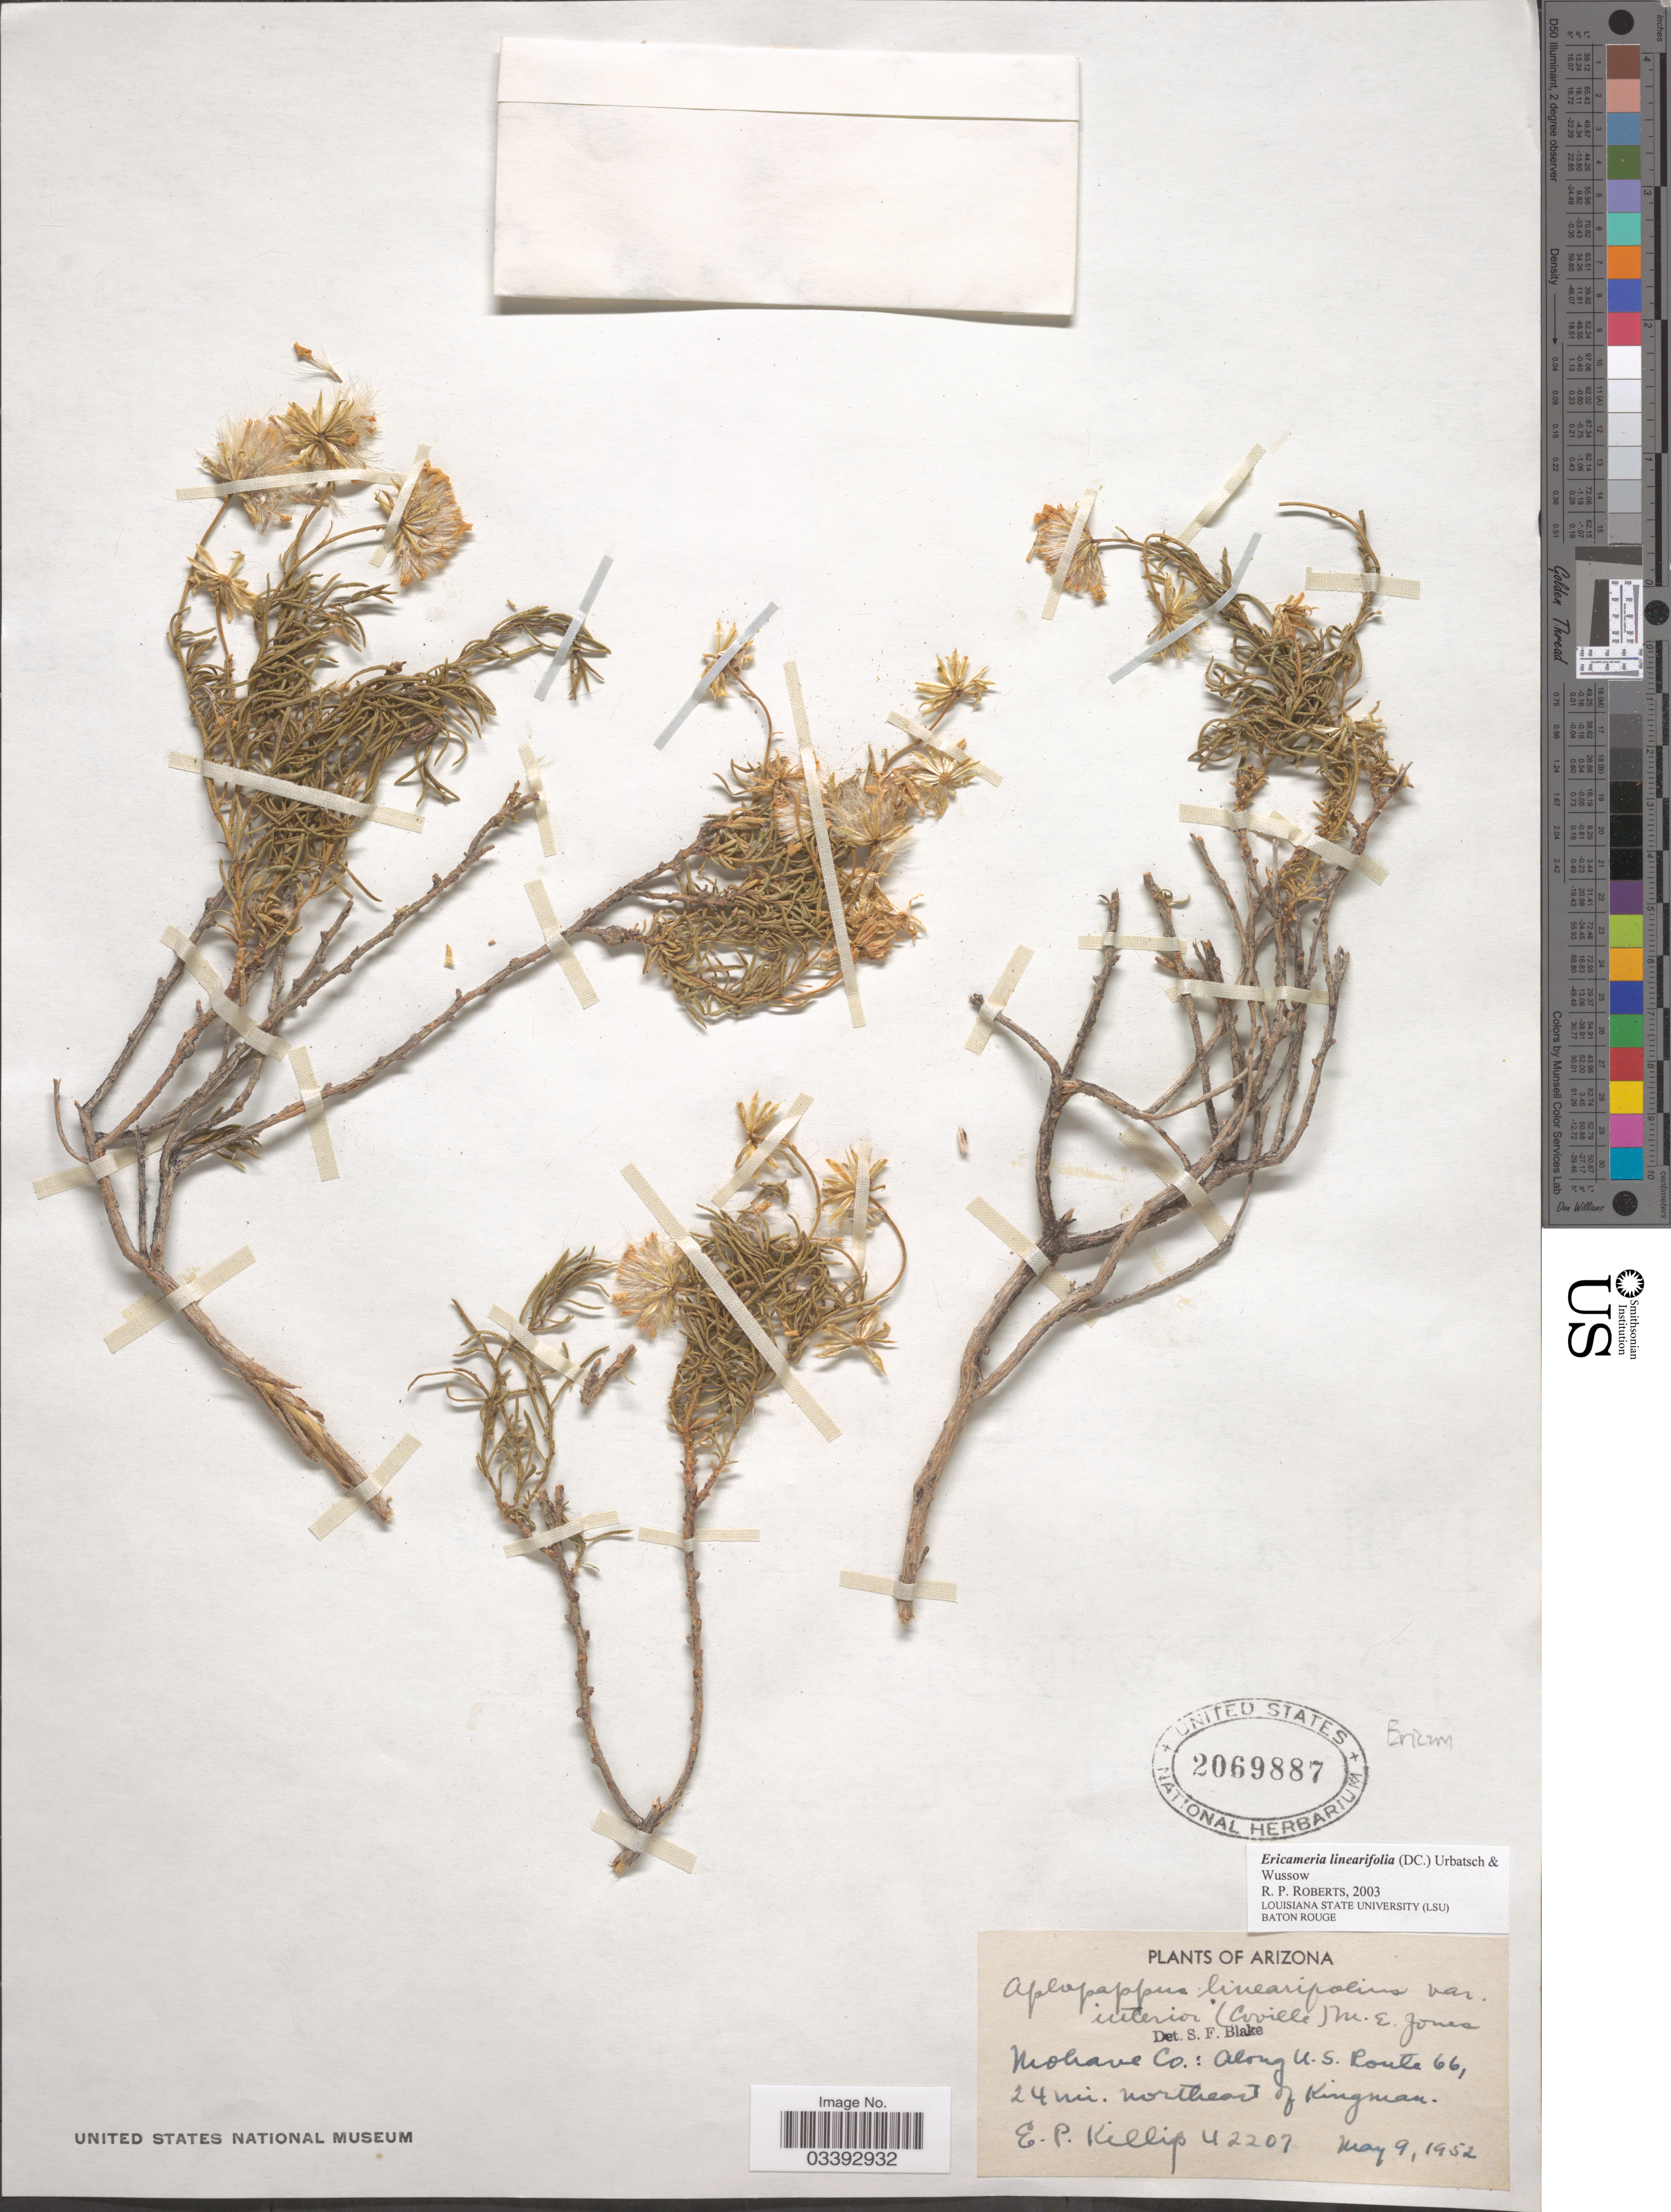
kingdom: Plantae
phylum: Tracheophyta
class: Magnoliopsida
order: Asterales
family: Asteraceae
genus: Ericameria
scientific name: Ericameria linearifolia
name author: (DC.) Urbatsch & Wussow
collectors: E. P. Killip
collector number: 42207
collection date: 1952-05-09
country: United States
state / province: Arizona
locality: Mohave Co.: Along U.S. Route 66, 24 mi. northeast of Kingman.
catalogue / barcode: US 2069887